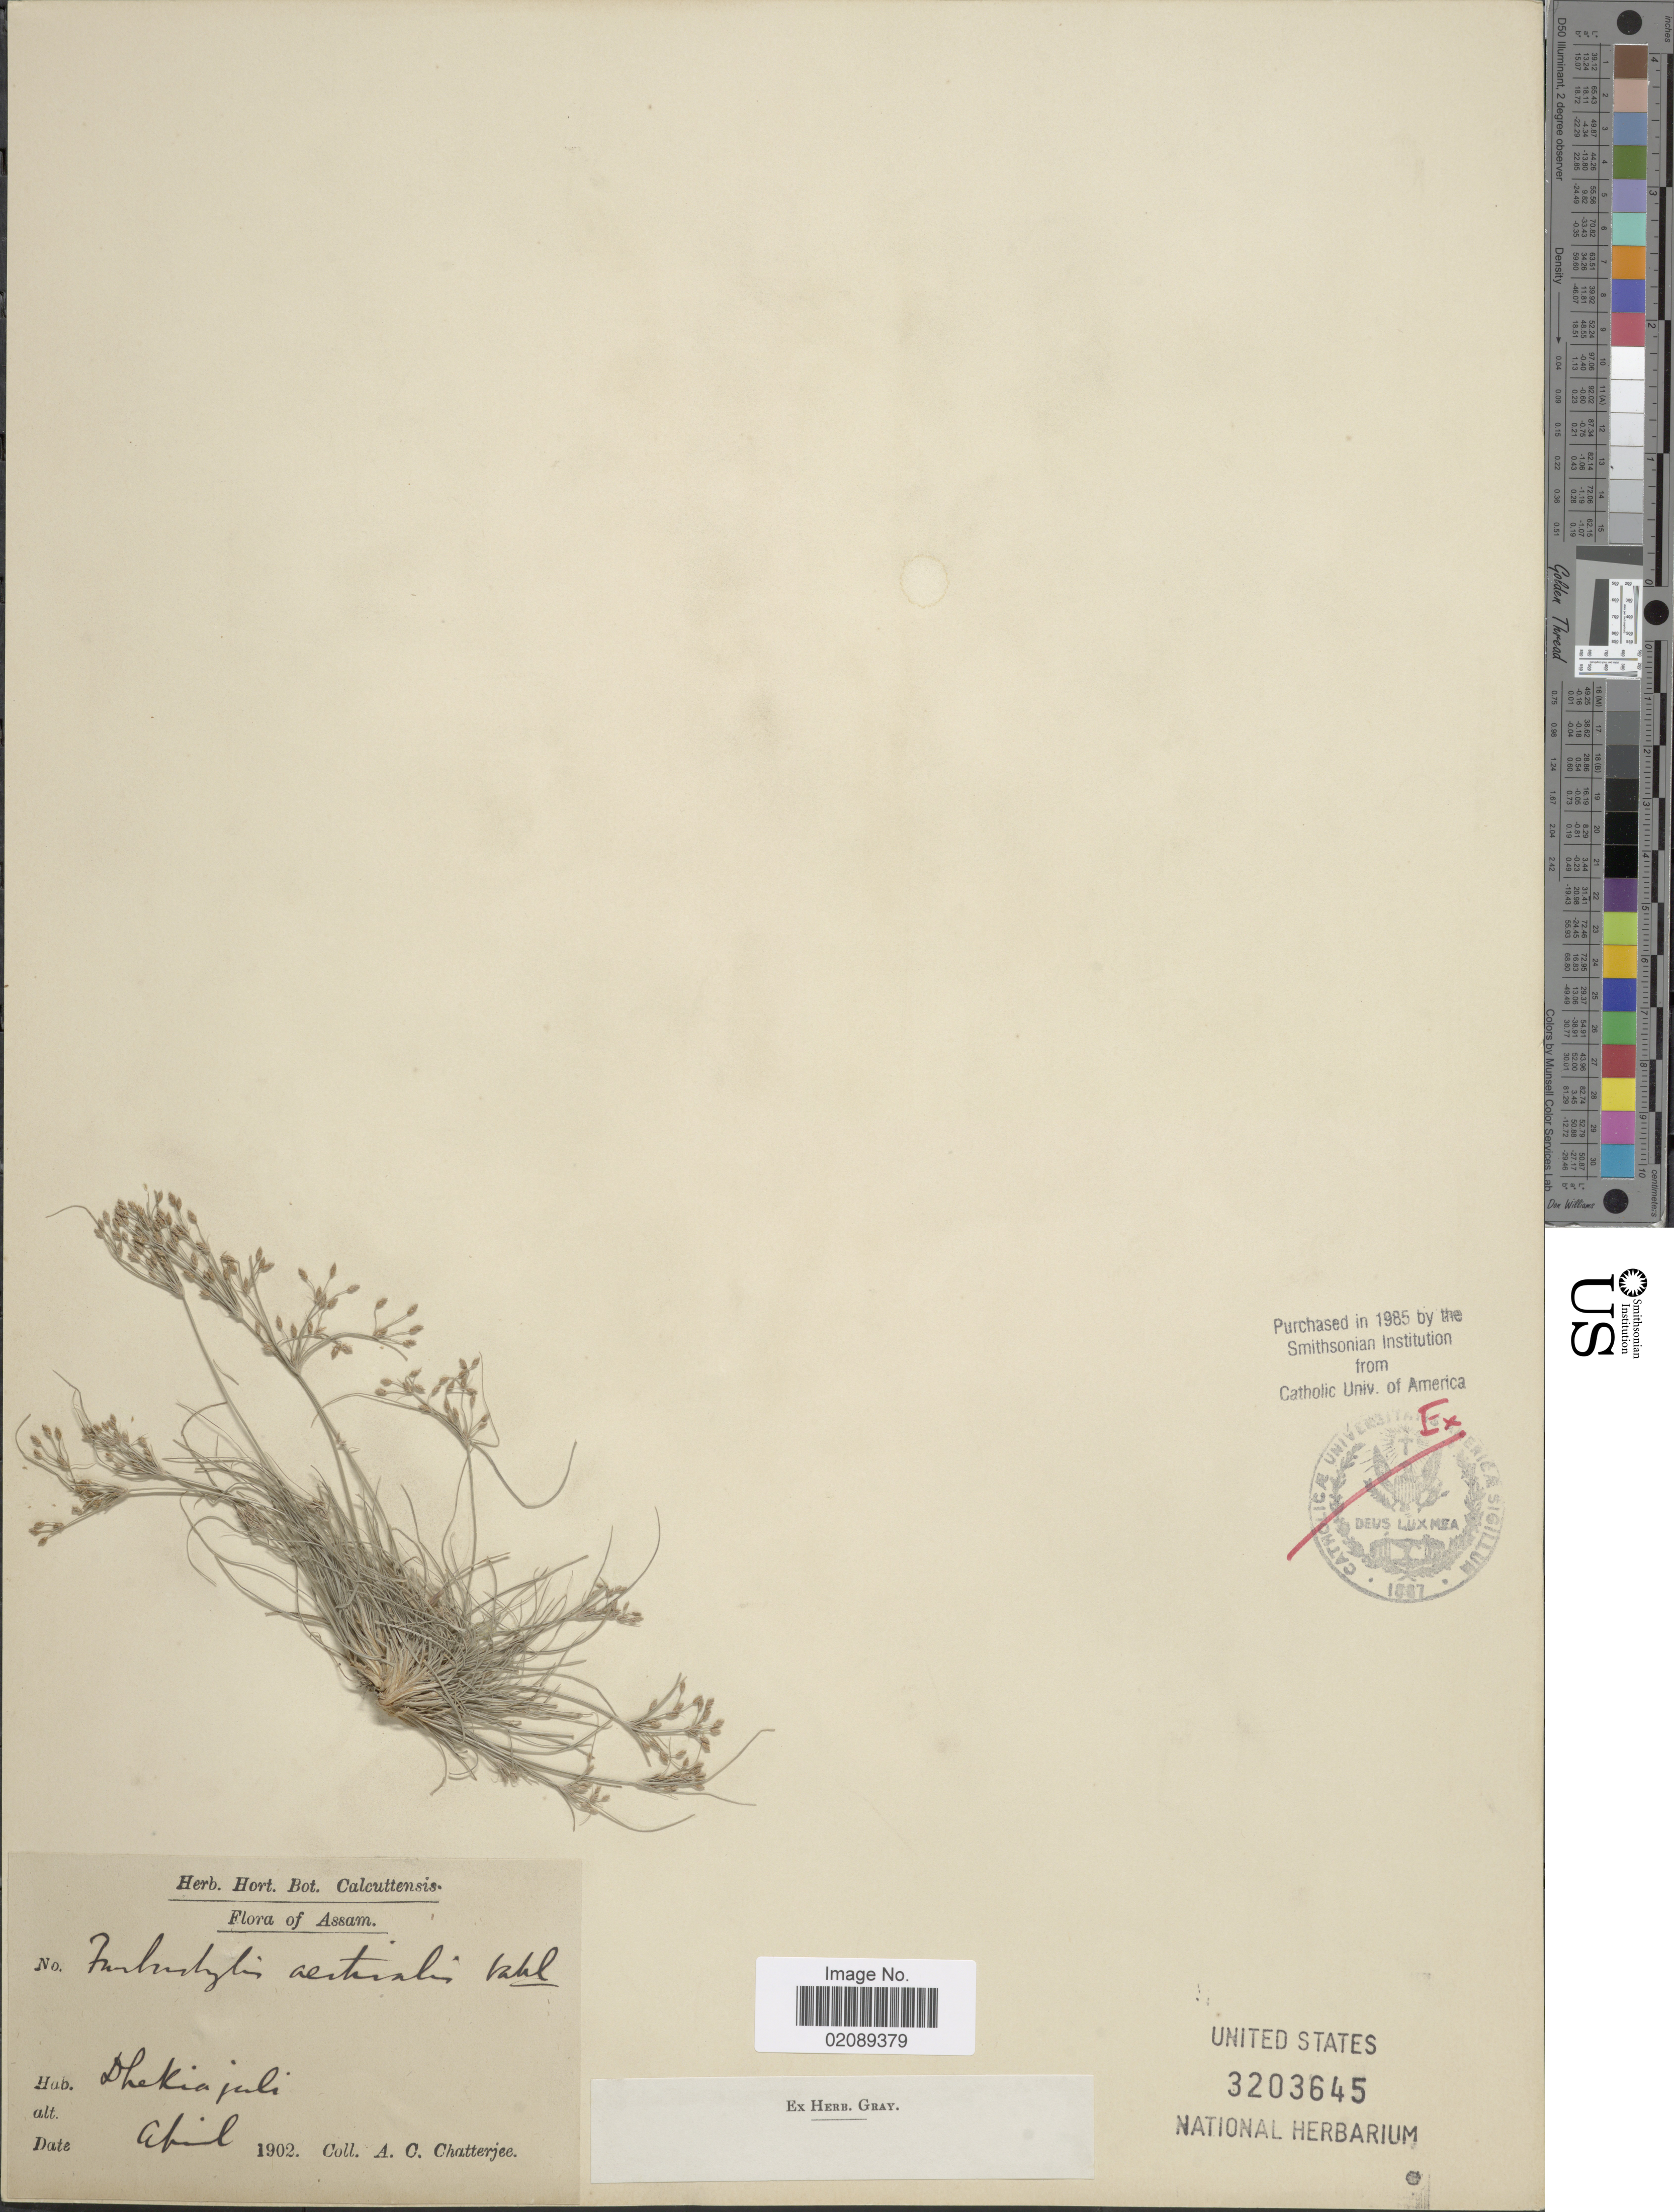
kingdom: Plantae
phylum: Tracheophyta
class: Liliopsida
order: Poales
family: Cyperaceae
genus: Fimbristylis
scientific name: Fimbristylis aestivalis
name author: (Retz.) Vahl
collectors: A. Chatterjee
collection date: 1902-04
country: India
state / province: Assam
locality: Dhekiajuli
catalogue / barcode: US 3203645